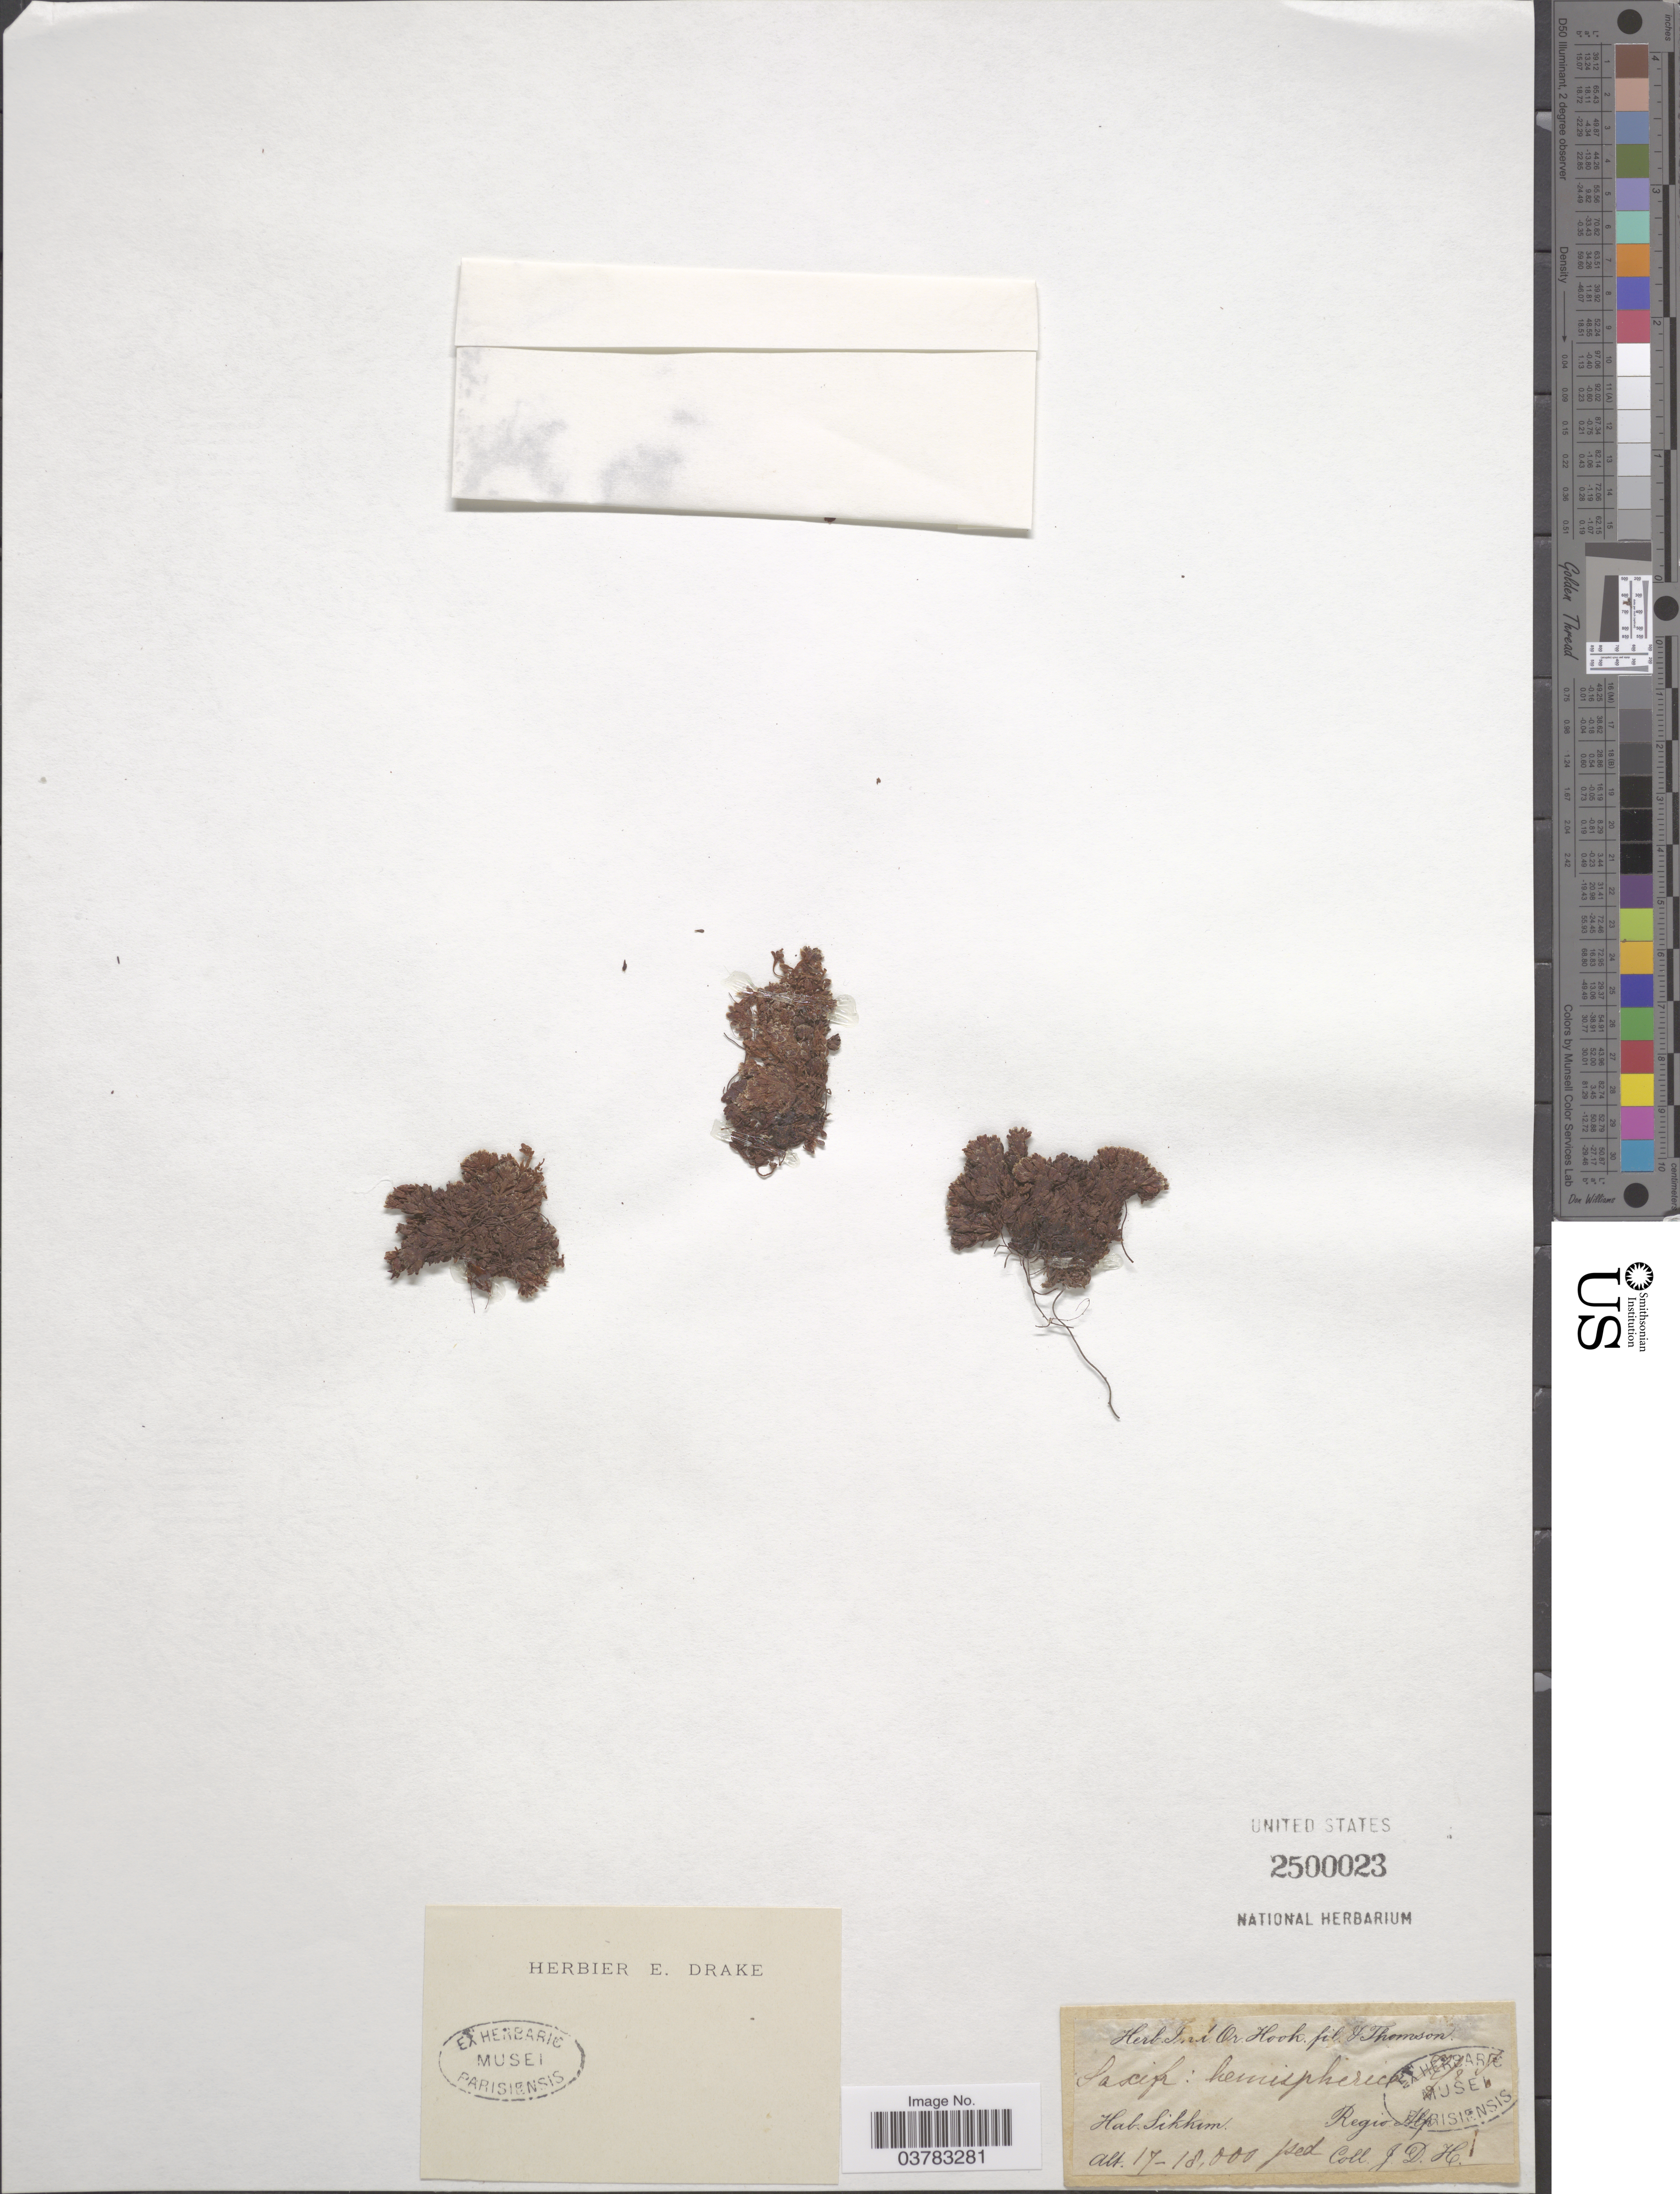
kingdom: Plantae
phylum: Tracheophyta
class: Magnoliopsida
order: Saxifragales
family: Saxifragaceae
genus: Saxifraga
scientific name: Saxifraga hemisphaerica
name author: Hook. f. & Thomson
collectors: J. D. Hooker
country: India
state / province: Sikkim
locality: Sikkim. Regio Alp.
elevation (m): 5182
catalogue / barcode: US 2500023